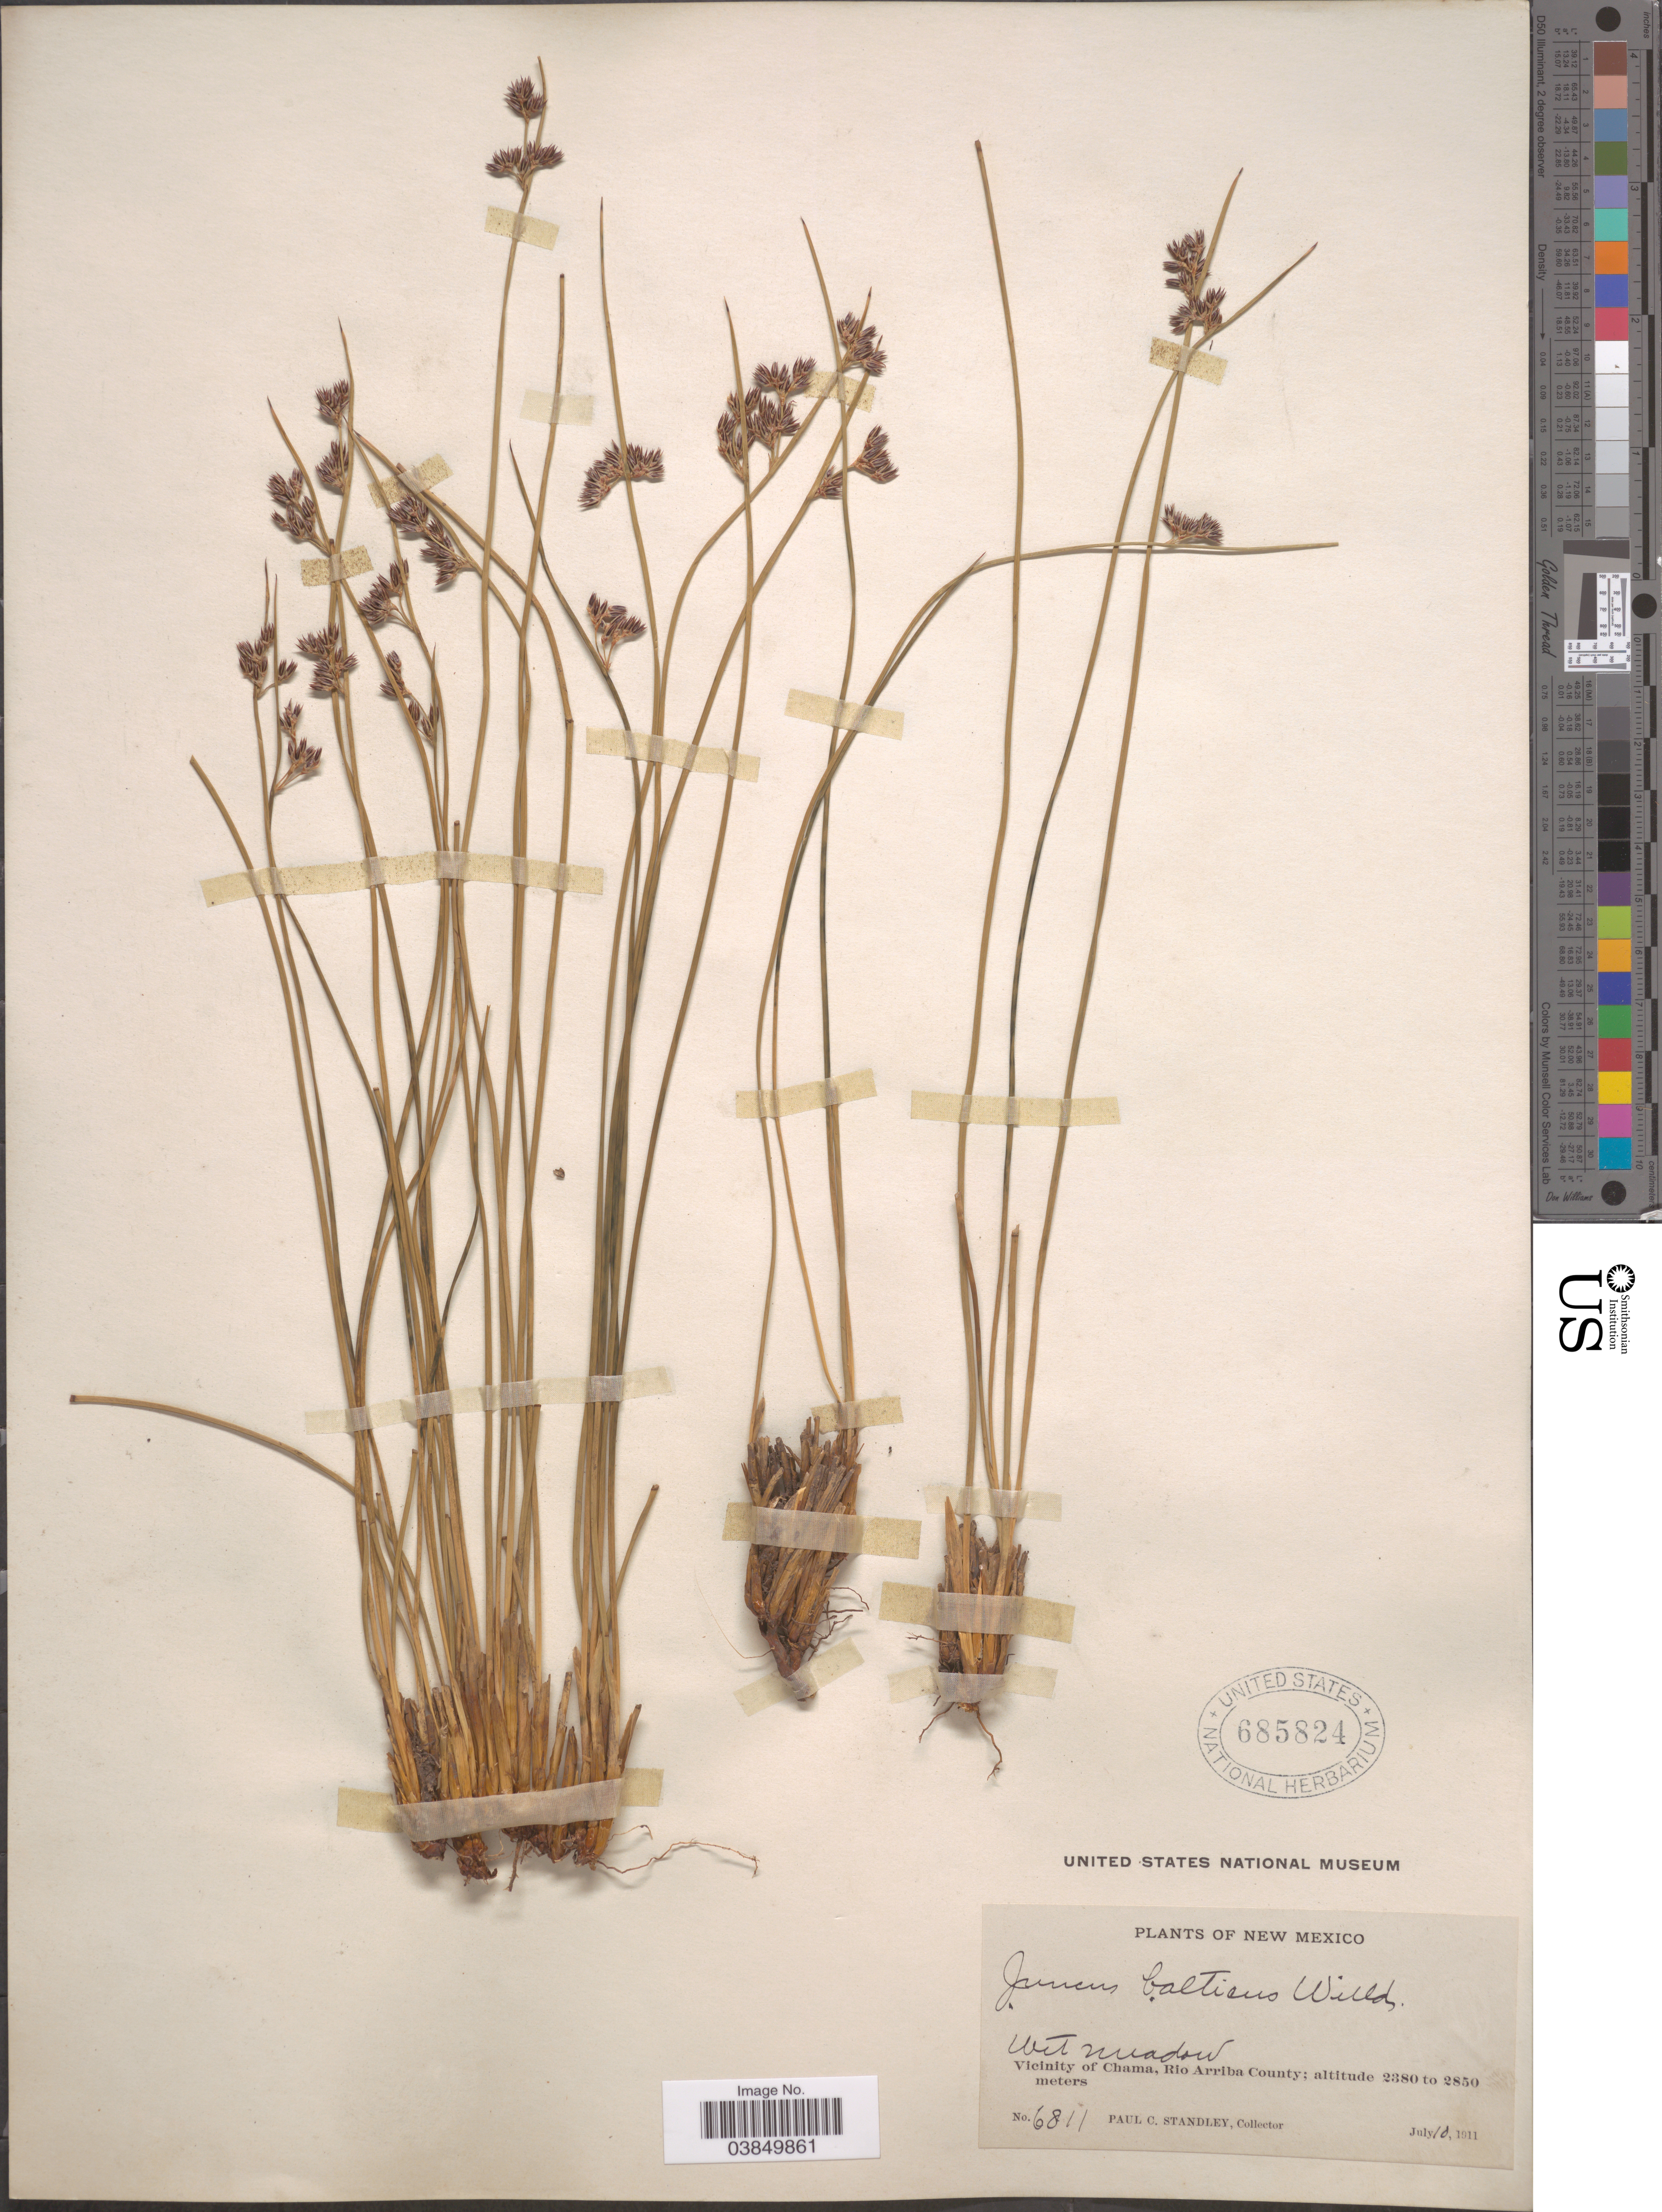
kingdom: Plantae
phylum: Tracheophyta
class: Liliopsida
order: Poales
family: Juncaceae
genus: Juncus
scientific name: Juncus balticus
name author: Willd.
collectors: P. C. Standley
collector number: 6811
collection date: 1911-07-10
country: United States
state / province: New Mexico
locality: Vicinity of Chama, Rio Arriba County.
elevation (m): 2380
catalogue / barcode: US 685824